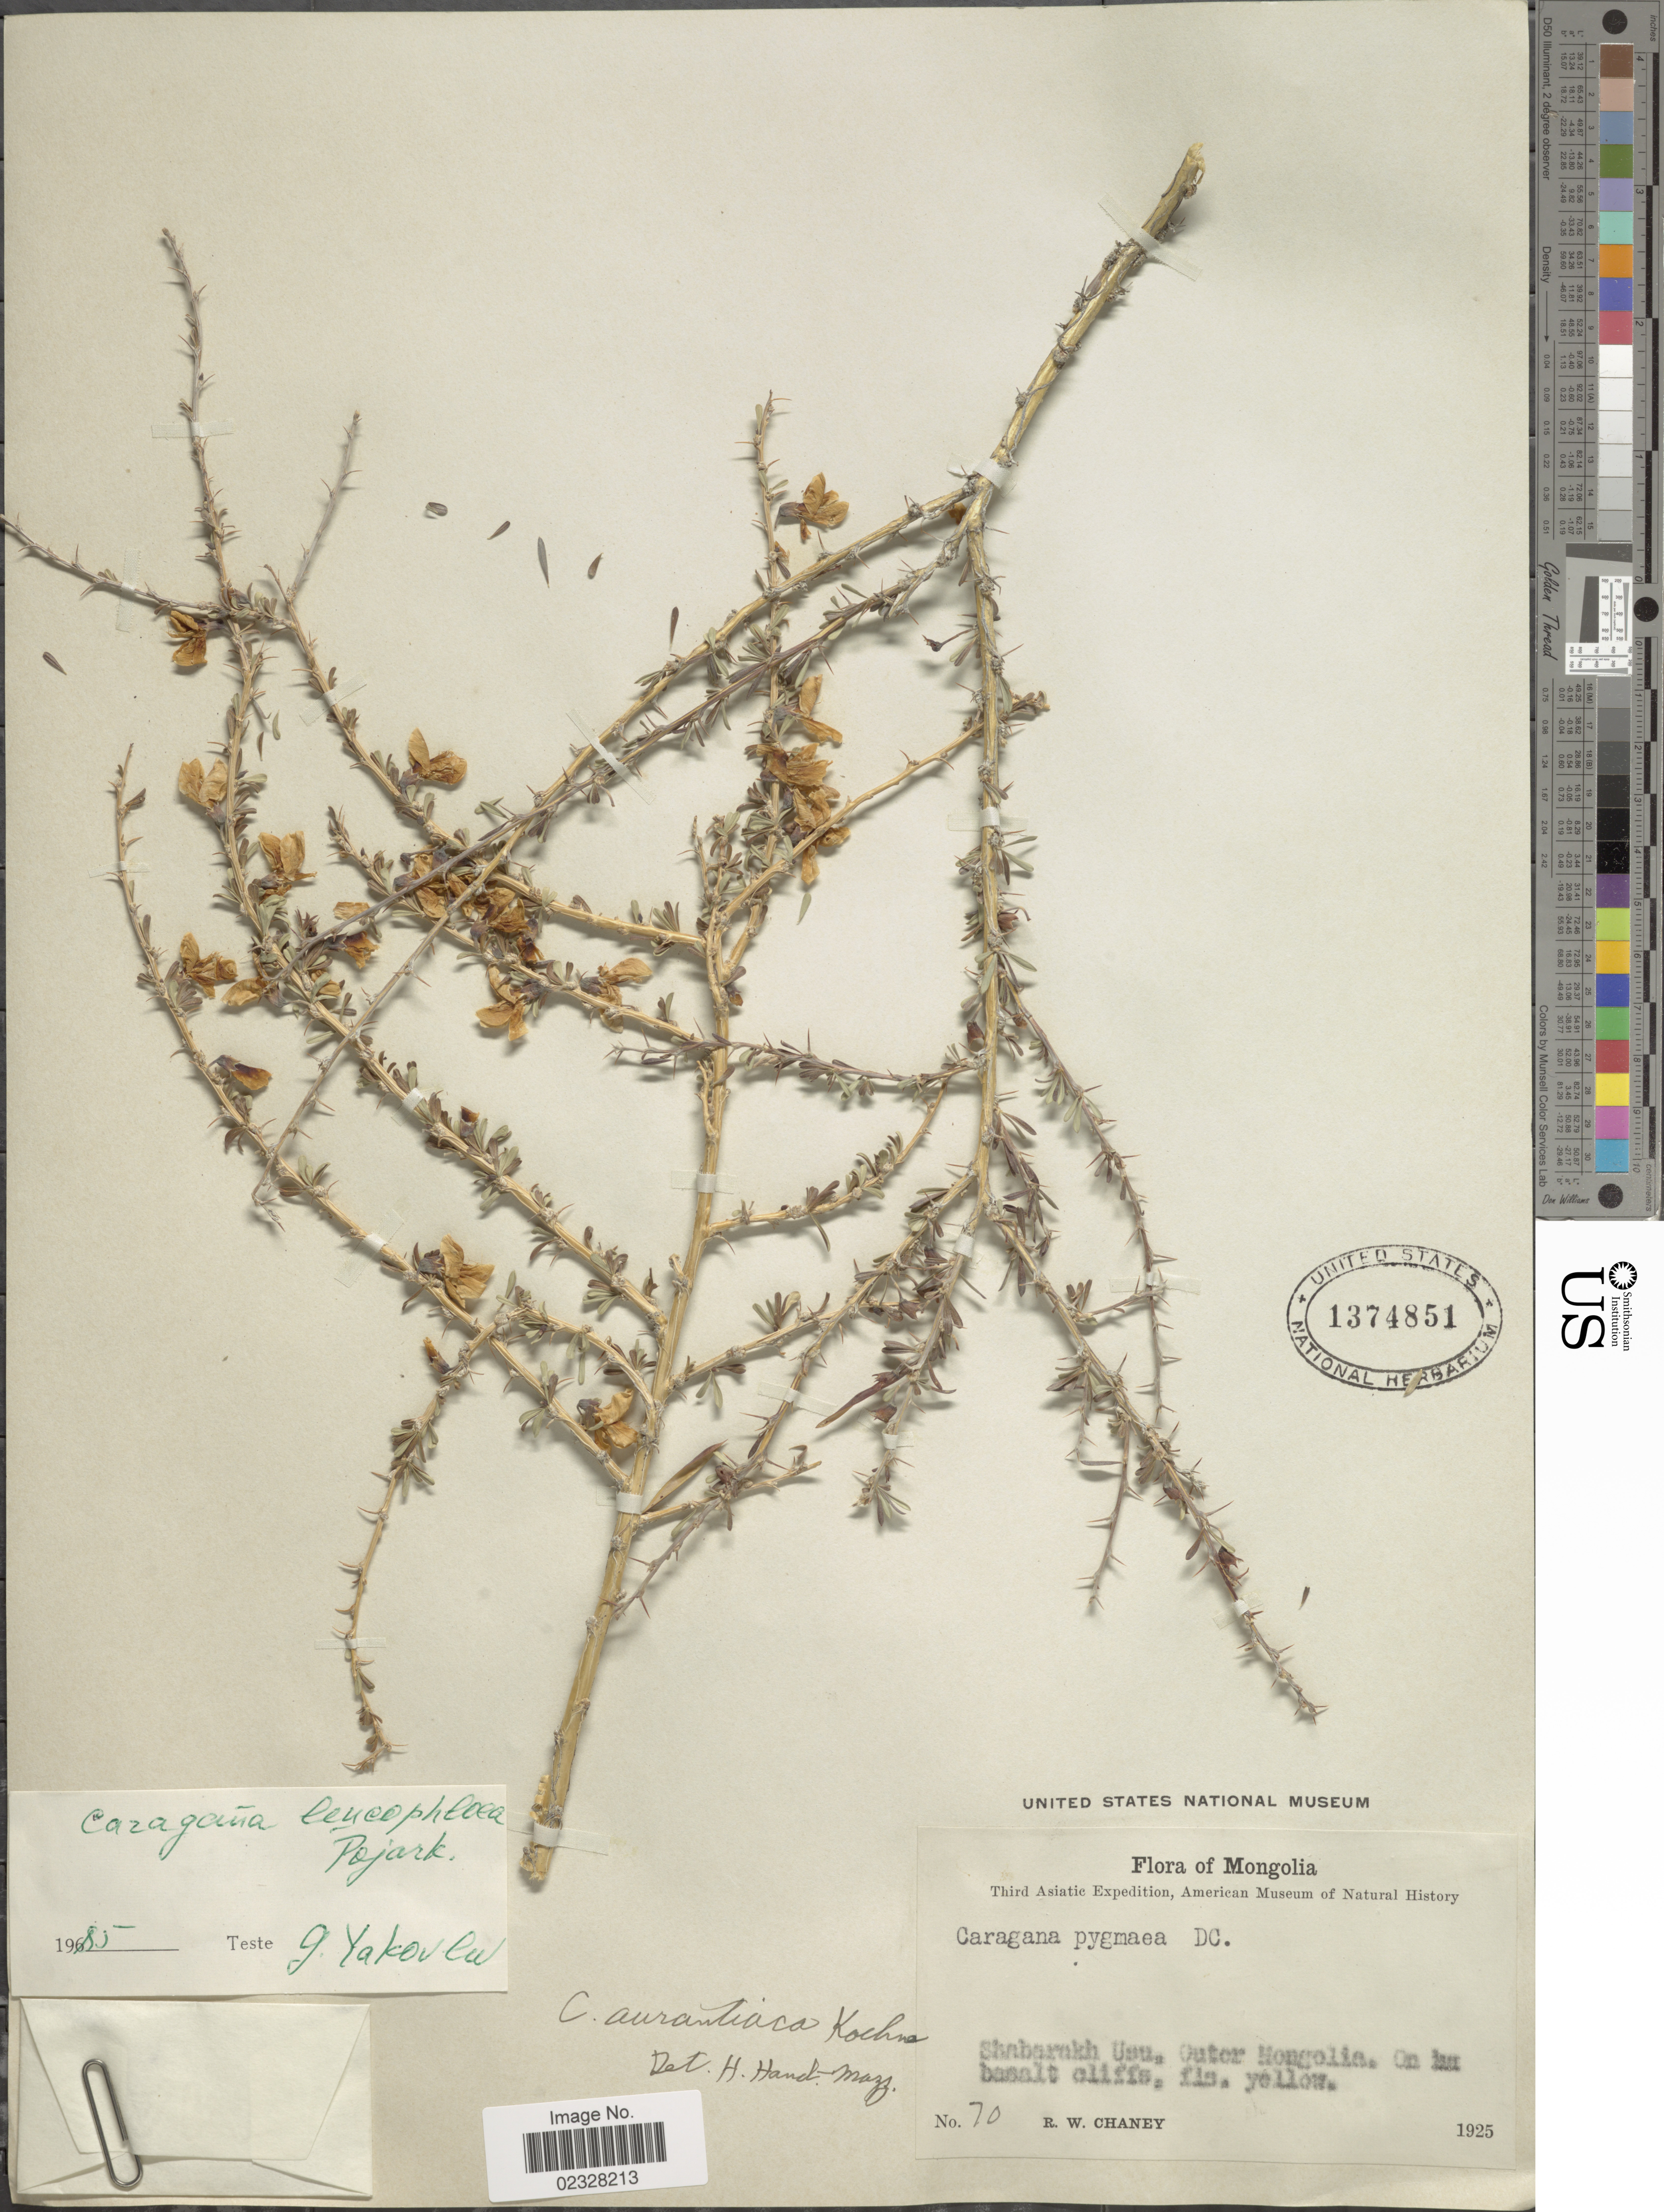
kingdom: Plantae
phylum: Tracheophyta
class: Magnoliopsida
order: Fabales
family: Fabaceae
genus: Caragana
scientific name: Caragana leucophloea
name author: Pojark.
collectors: R. Chaney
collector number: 70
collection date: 1925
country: Mongolia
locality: Shabarakh Usu. Outer Mongolia. On ha basalt cliffs [interpreted]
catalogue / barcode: US 1374851